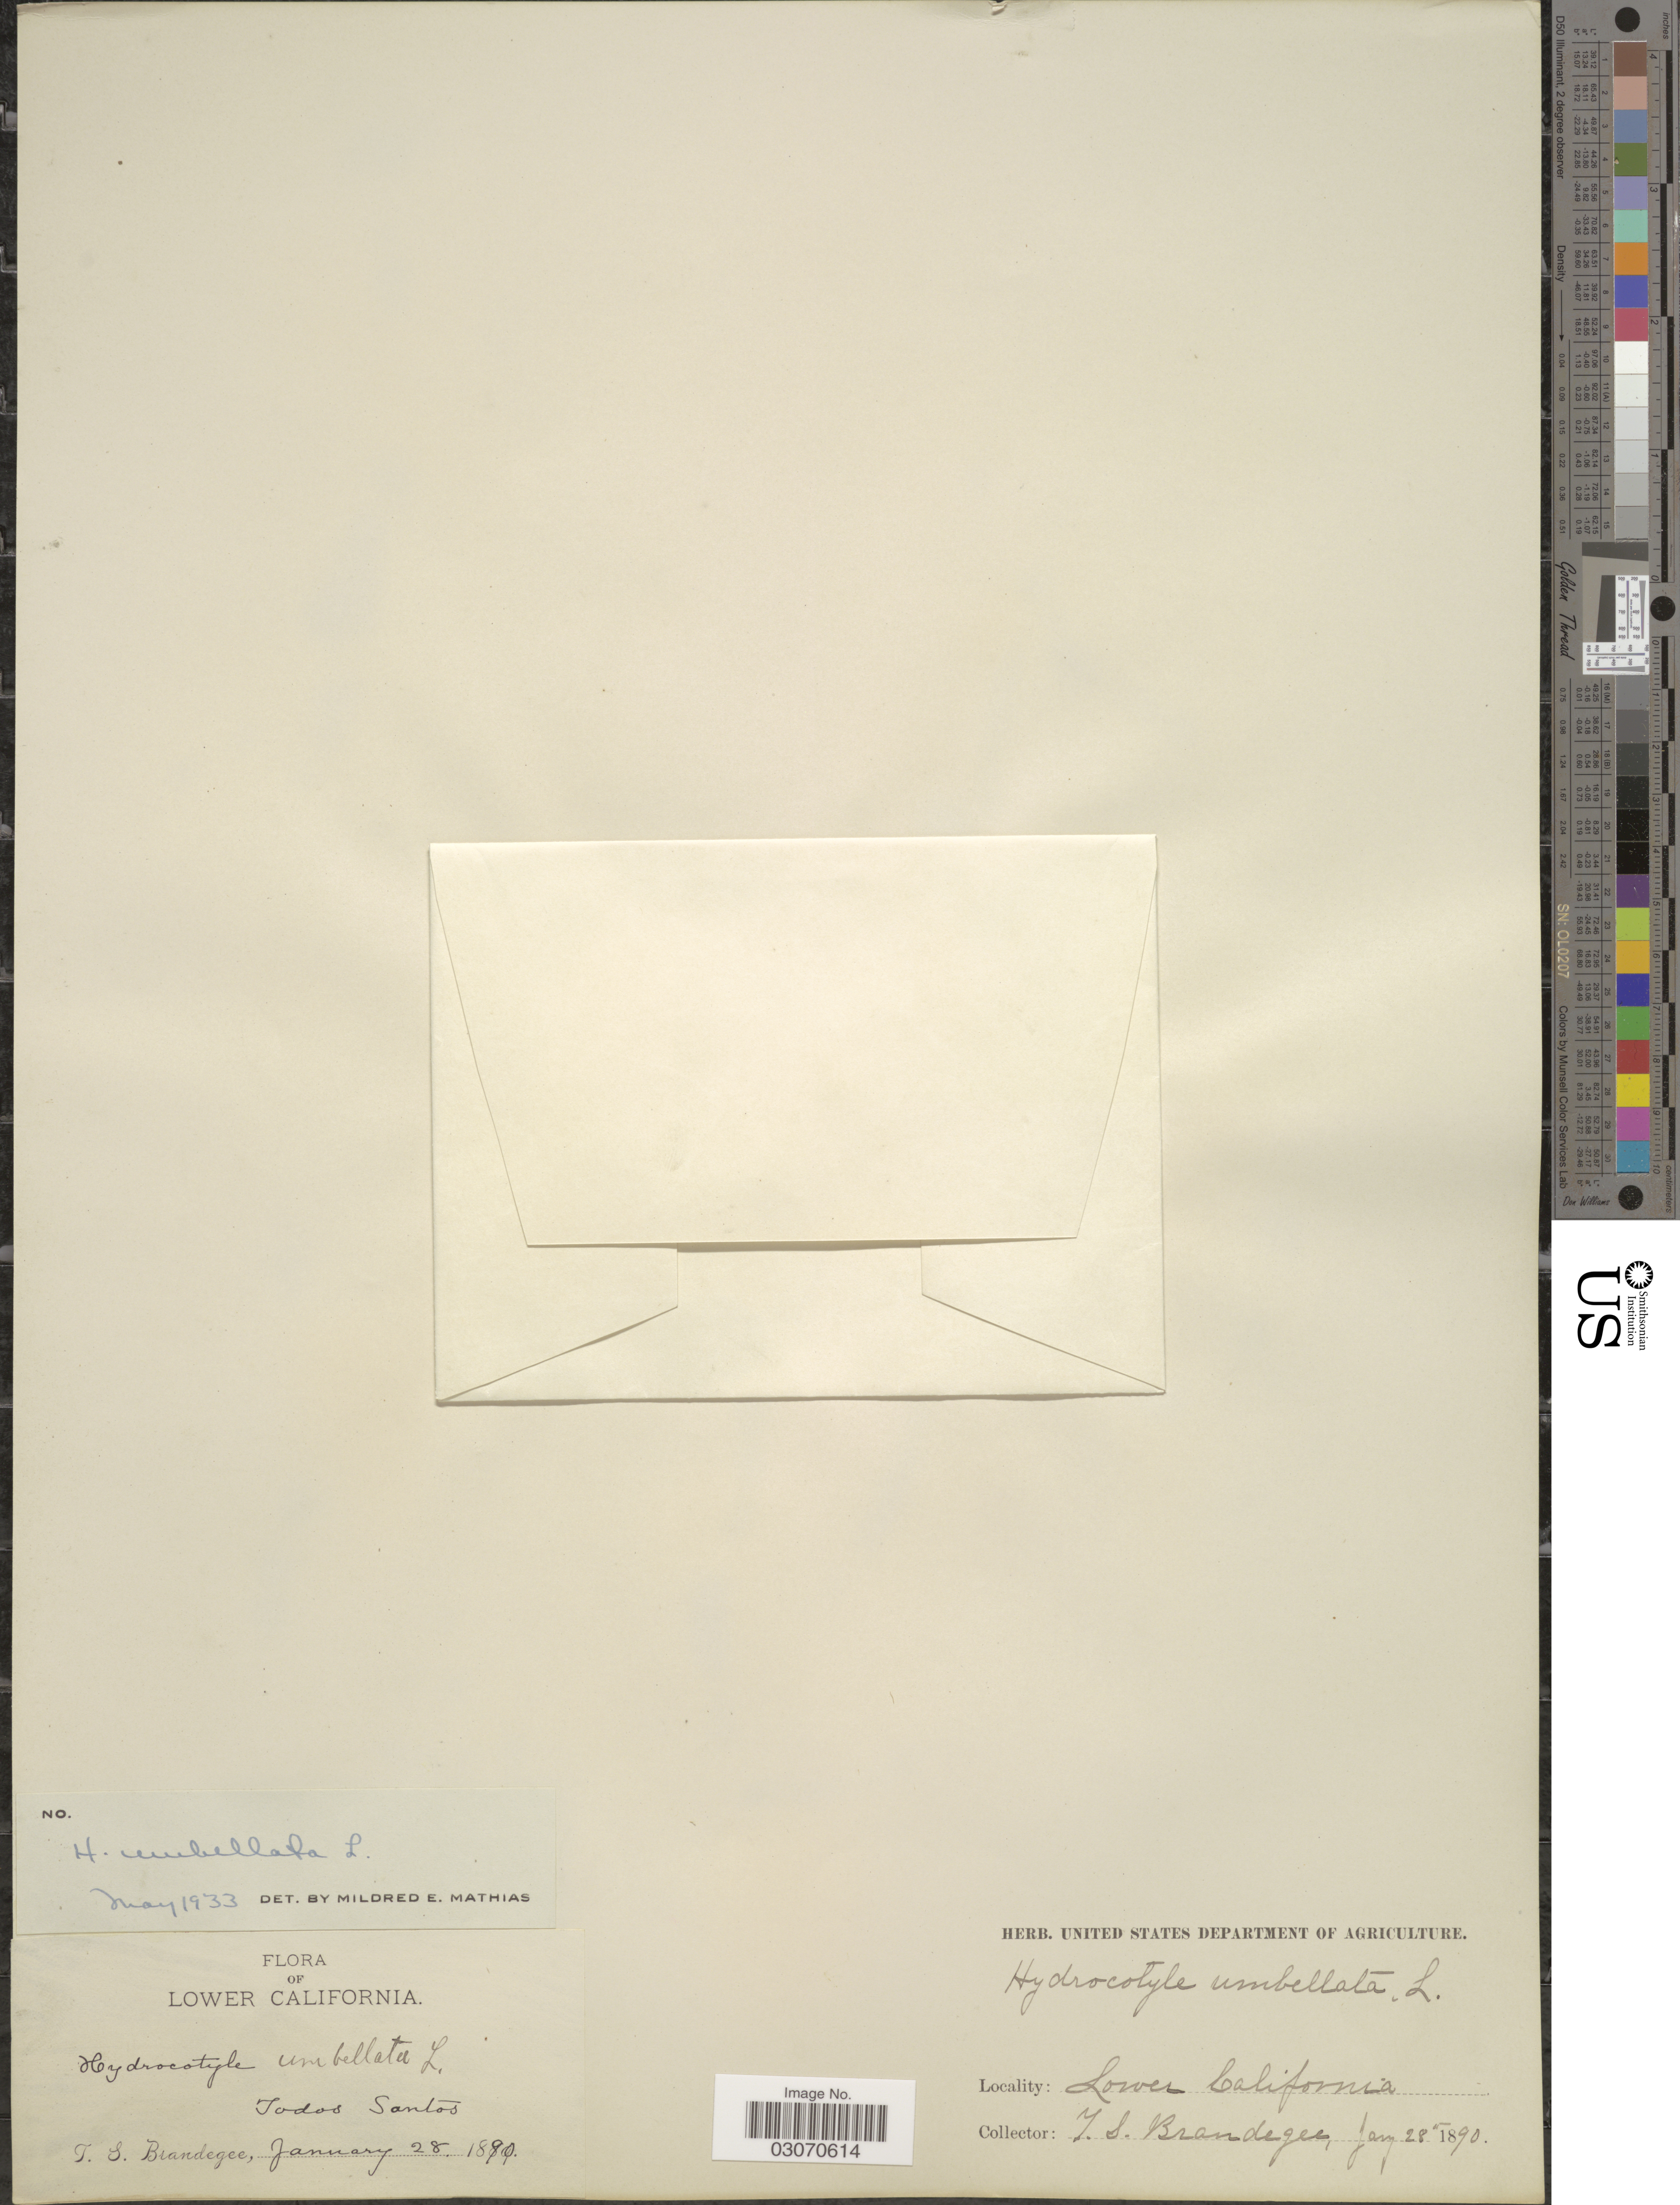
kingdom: Plantae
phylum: Tracheophyta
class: Magnoliopsida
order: Apiales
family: Araliaceae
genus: Hydrocotyle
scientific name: Hydrocotyle umbellata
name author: L.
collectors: T. S. Brandegee (herbarium)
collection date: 1890-01-28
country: Mexico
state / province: Baja California Sur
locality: Lower California, Todos Santos.